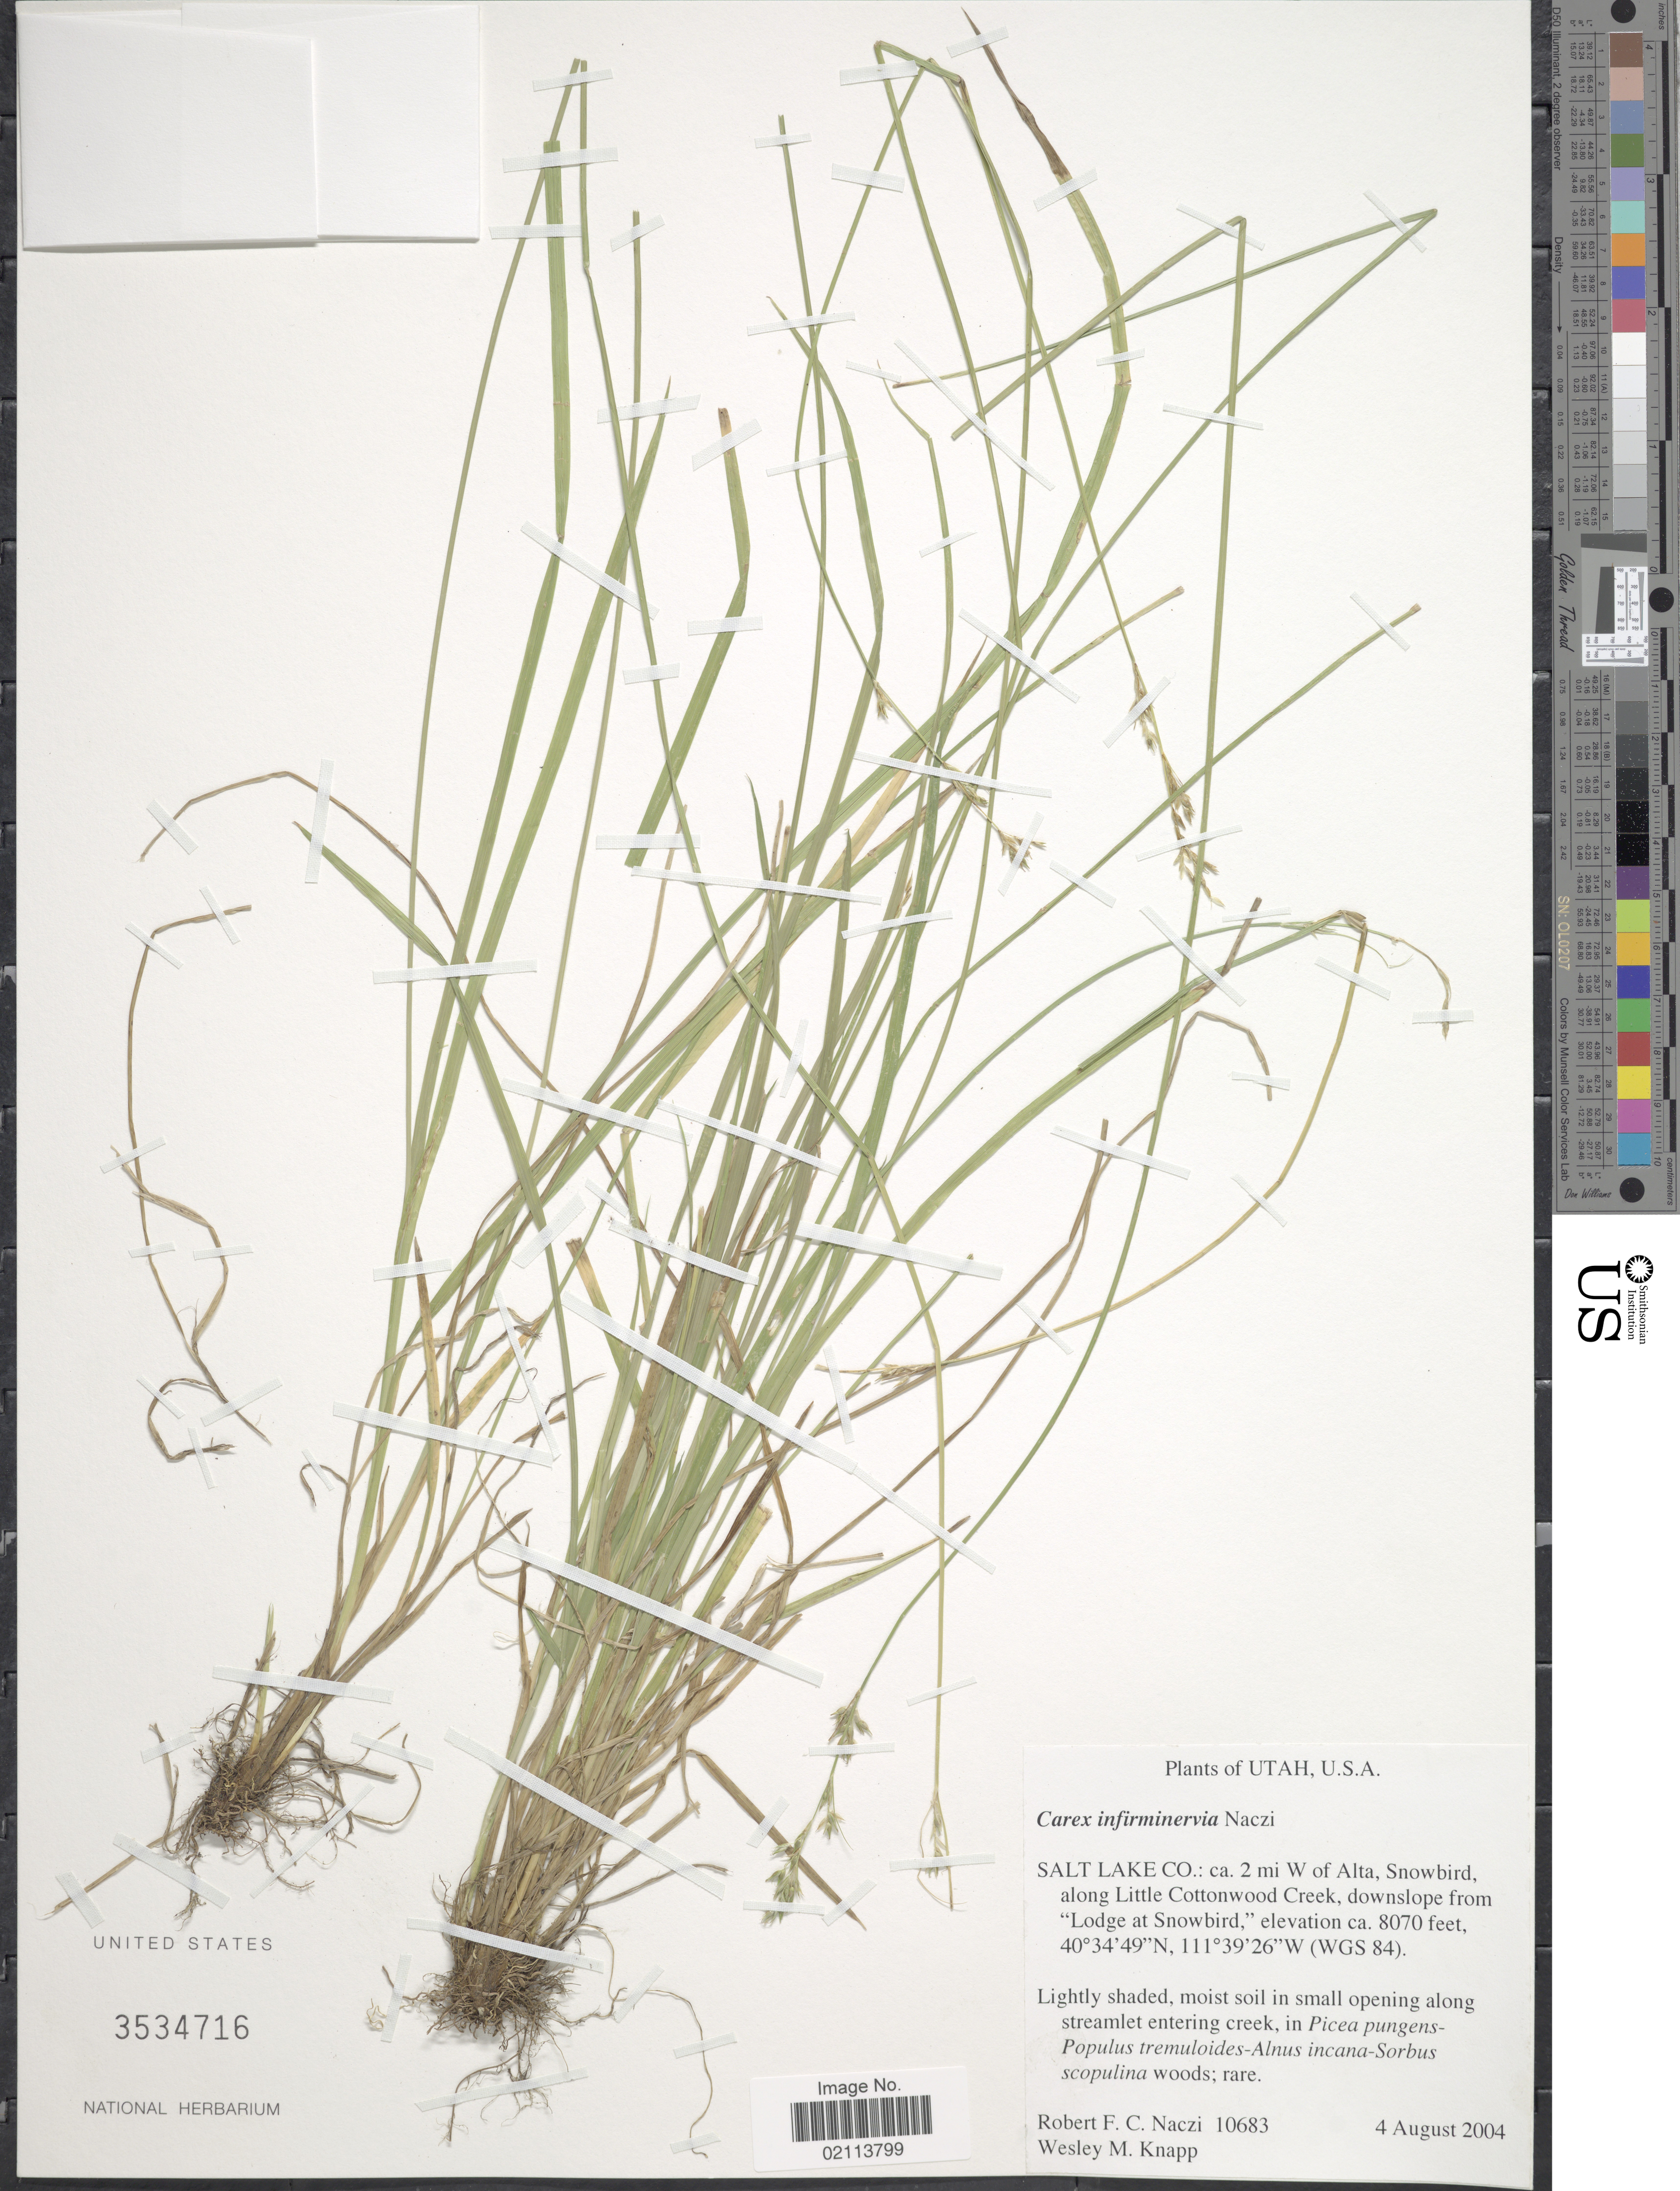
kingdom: Plantae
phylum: Tracheophyta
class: Liliopsida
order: Poales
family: Cyperaceae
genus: Carex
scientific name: Carex infirminervia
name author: Naczi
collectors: R. F. C. Naczi & W. Knapp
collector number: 10683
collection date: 2004-08-04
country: United States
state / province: Utah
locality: Salt Lake Co.: 2 mi W of Alta, Snowbird, along Little Cottonwood Creek, downslope from "Lodge at Snowbird" (WGS 84)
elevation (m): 2460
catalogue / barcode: US 3534716